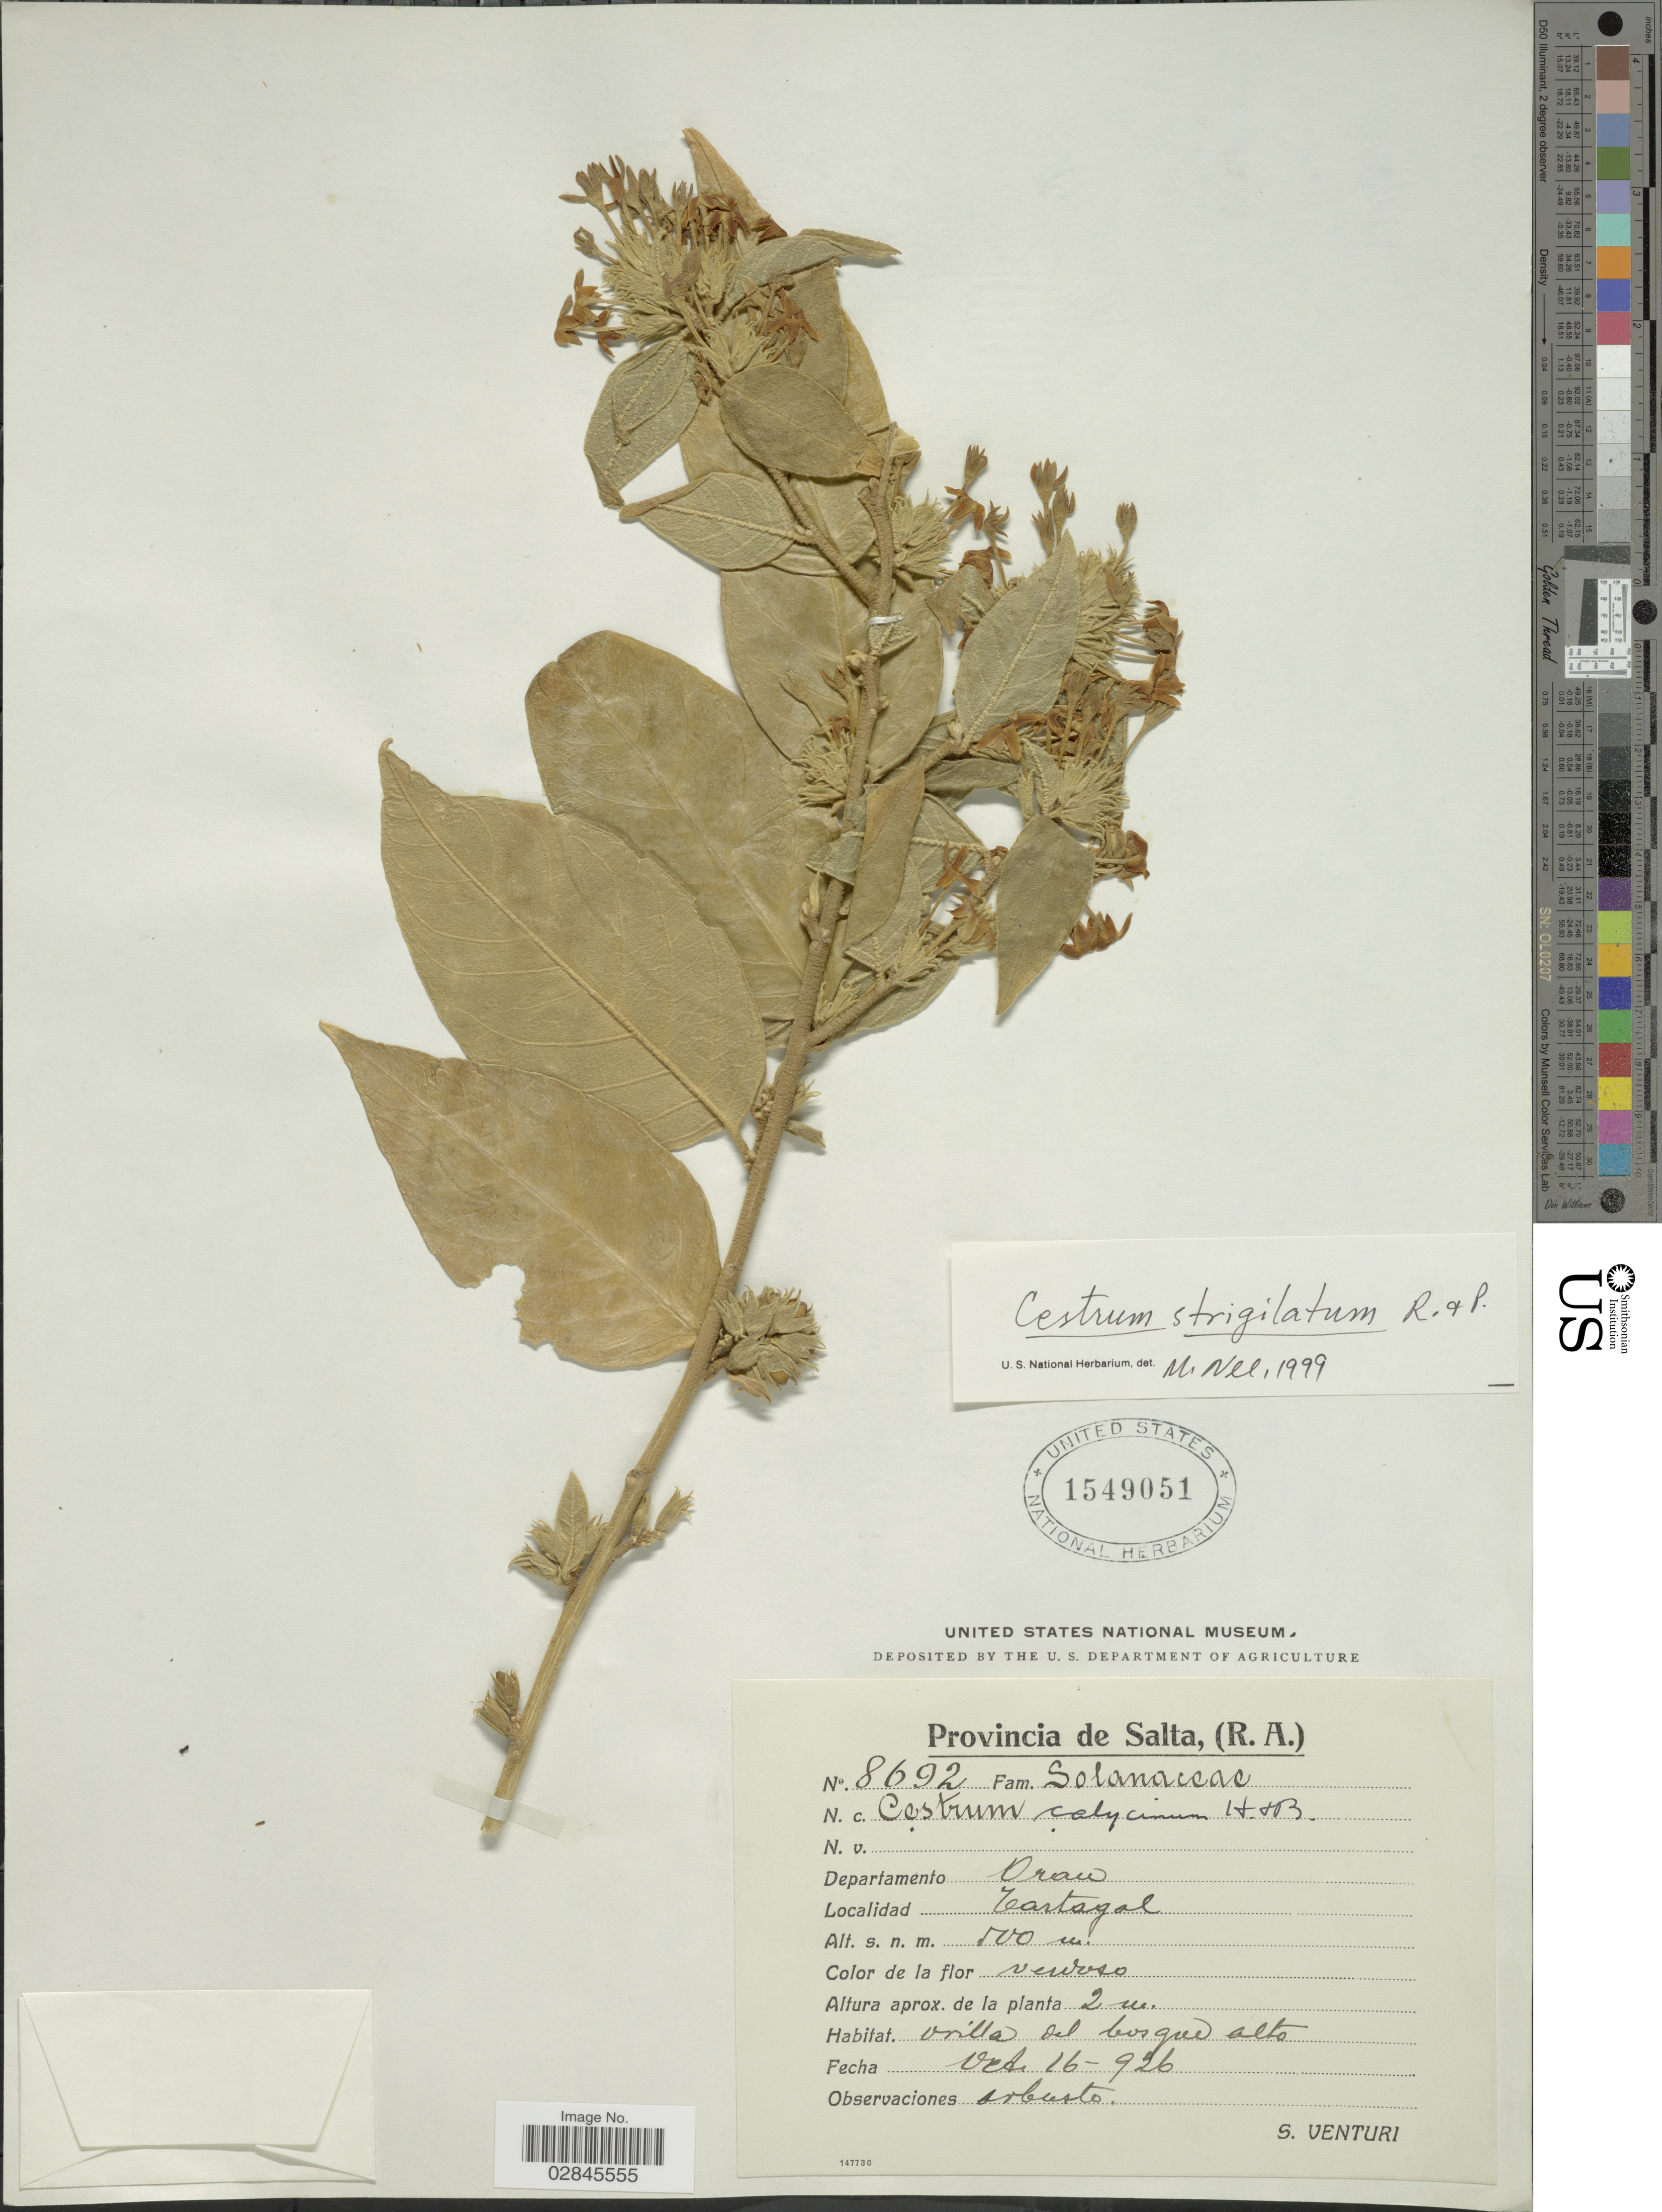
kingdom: Plantae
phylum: Tracheophyta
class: Magnoliopsida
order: Solanales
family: Solanaceae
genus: Cestrum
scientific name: Cestrum strigilatum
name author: Ruiz & Pav.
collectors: S. Venturi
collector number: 8692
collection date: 1926-10-16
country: Argentina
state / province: Salta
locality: Departamento Oran. Tartagal.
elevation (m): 500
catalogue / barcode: US 1549051